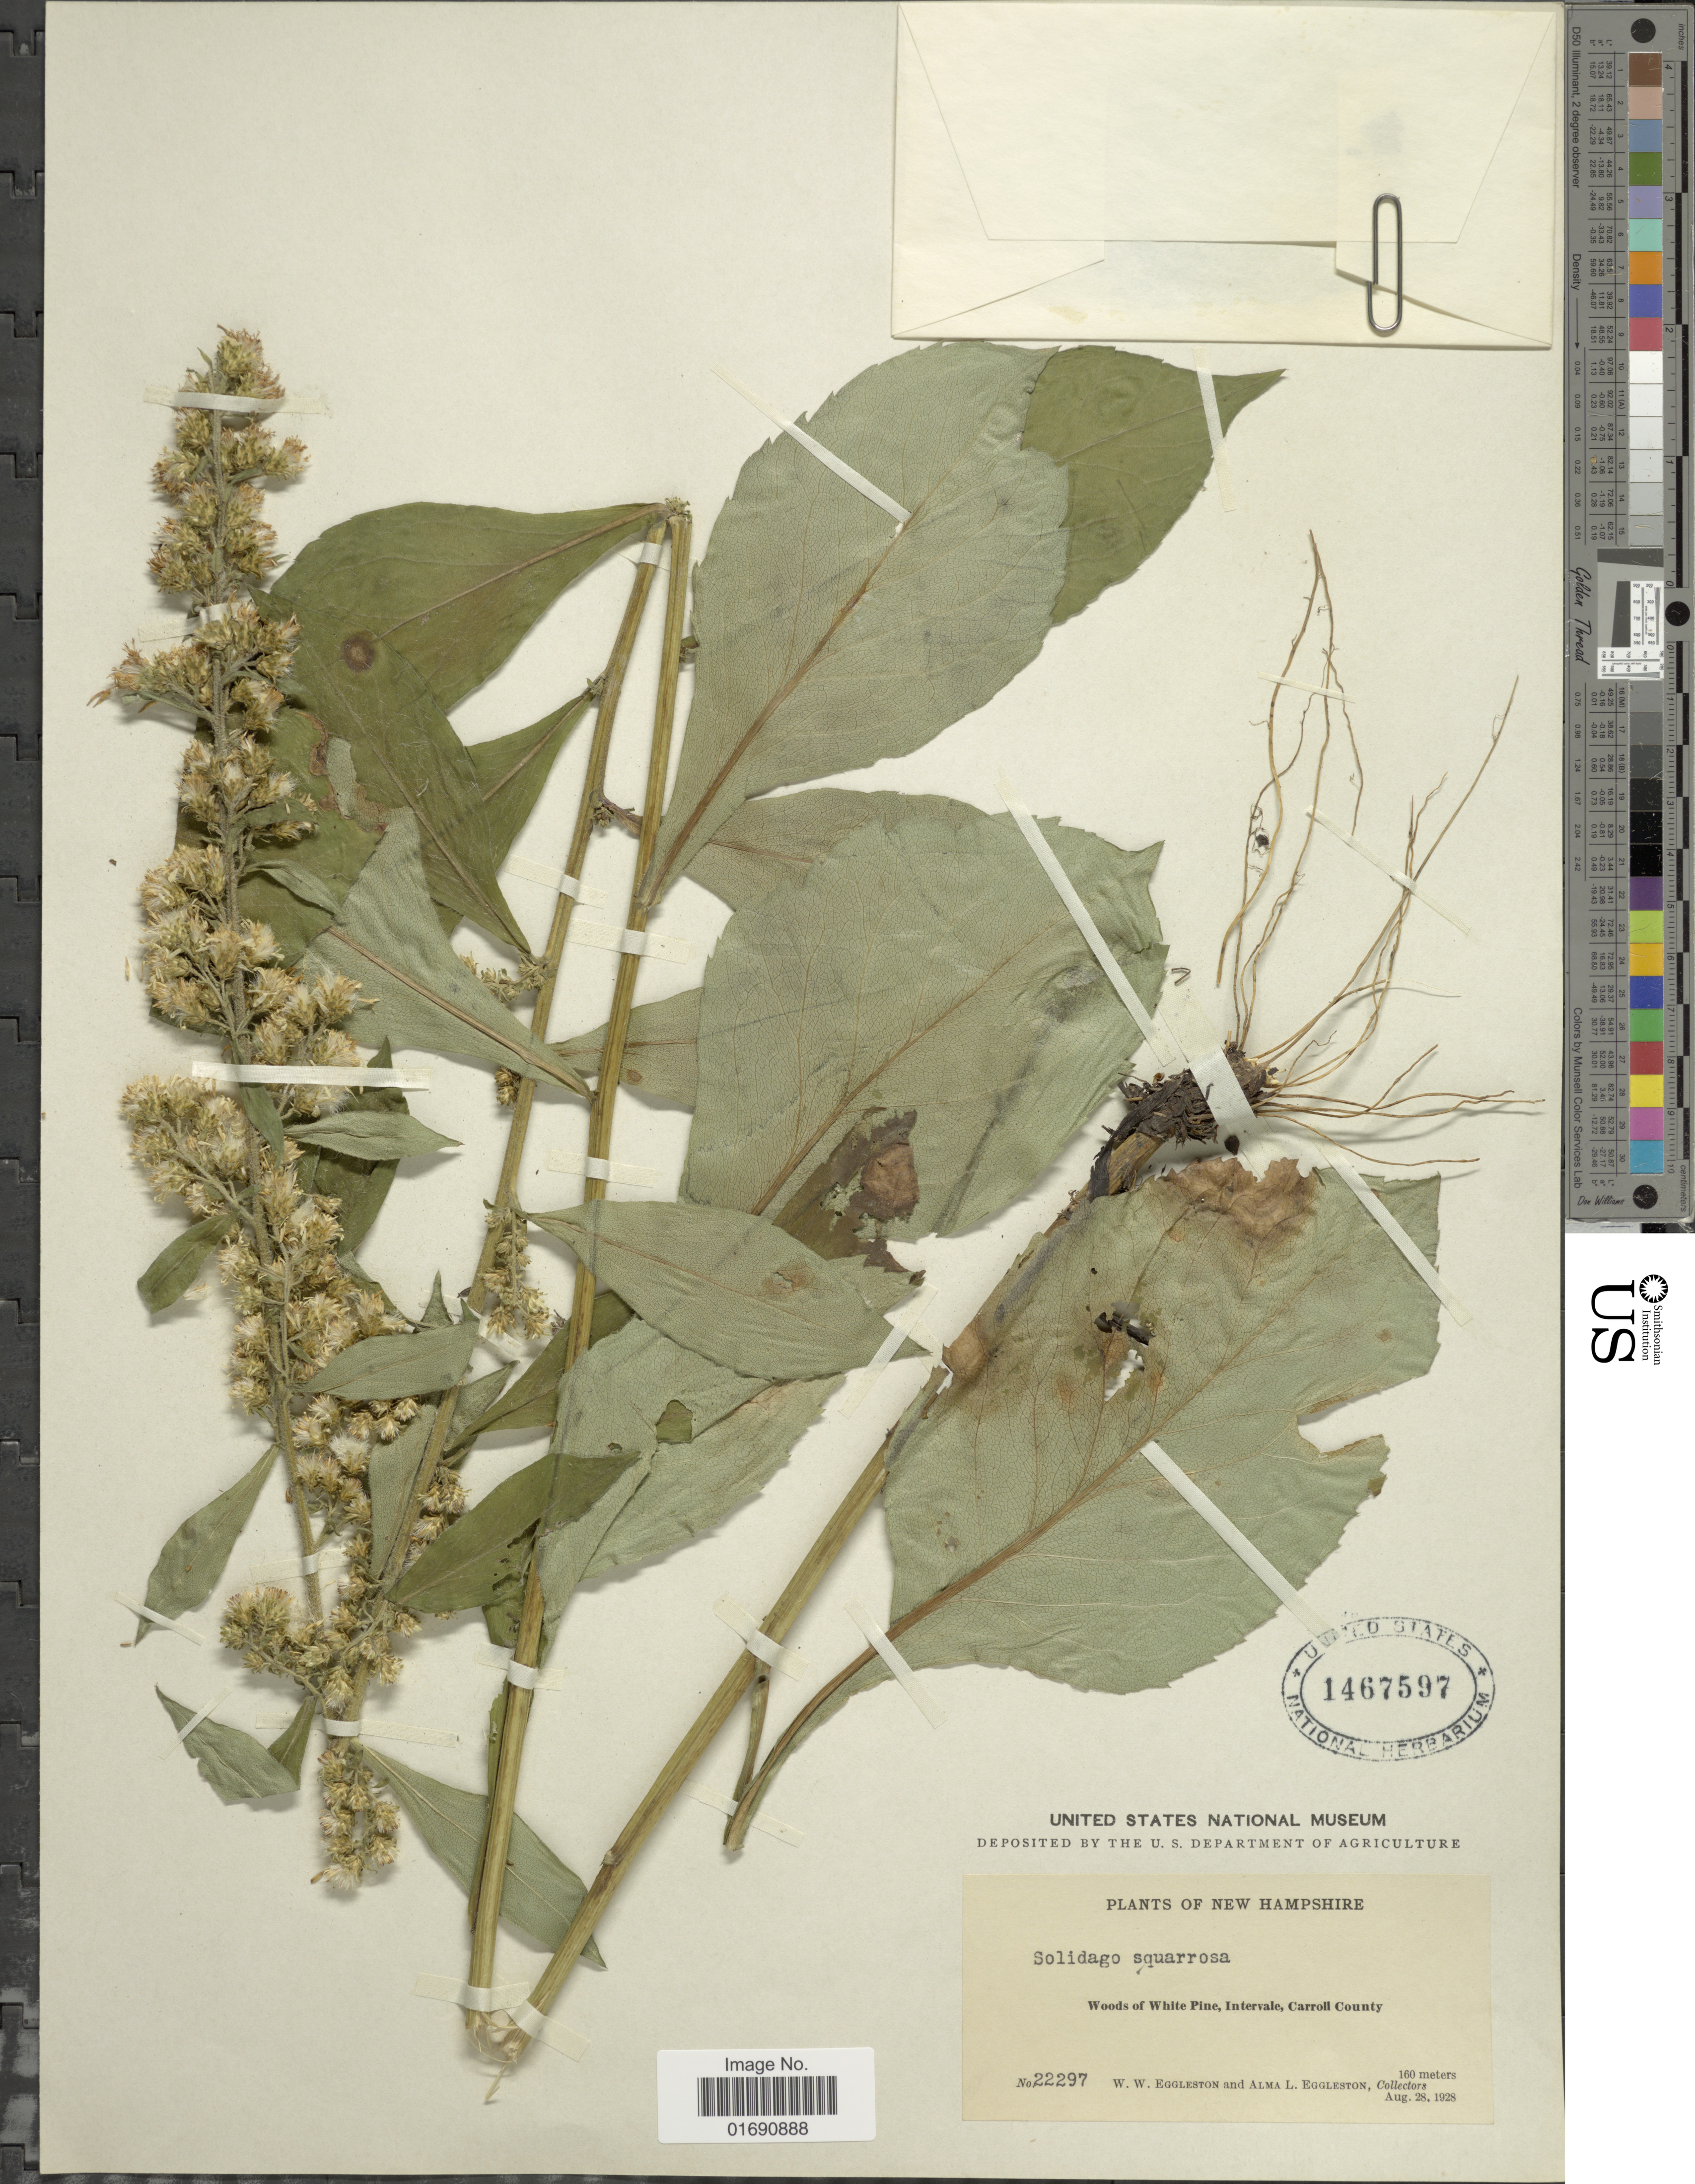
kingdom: Plantae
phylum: Tracheophyta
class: Magnoliopsida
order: Asterales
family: Asteraceae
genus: Solidago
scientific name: Solidago squarrosa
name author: Muhl.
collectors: W. W. Eggleston & A. Eggleston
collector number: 22297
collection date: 1928-08-28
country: United States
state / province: New Hampshire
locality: Woods of White Pine, Inetervale, Carroll County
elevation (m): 160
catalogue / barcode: US 1467597